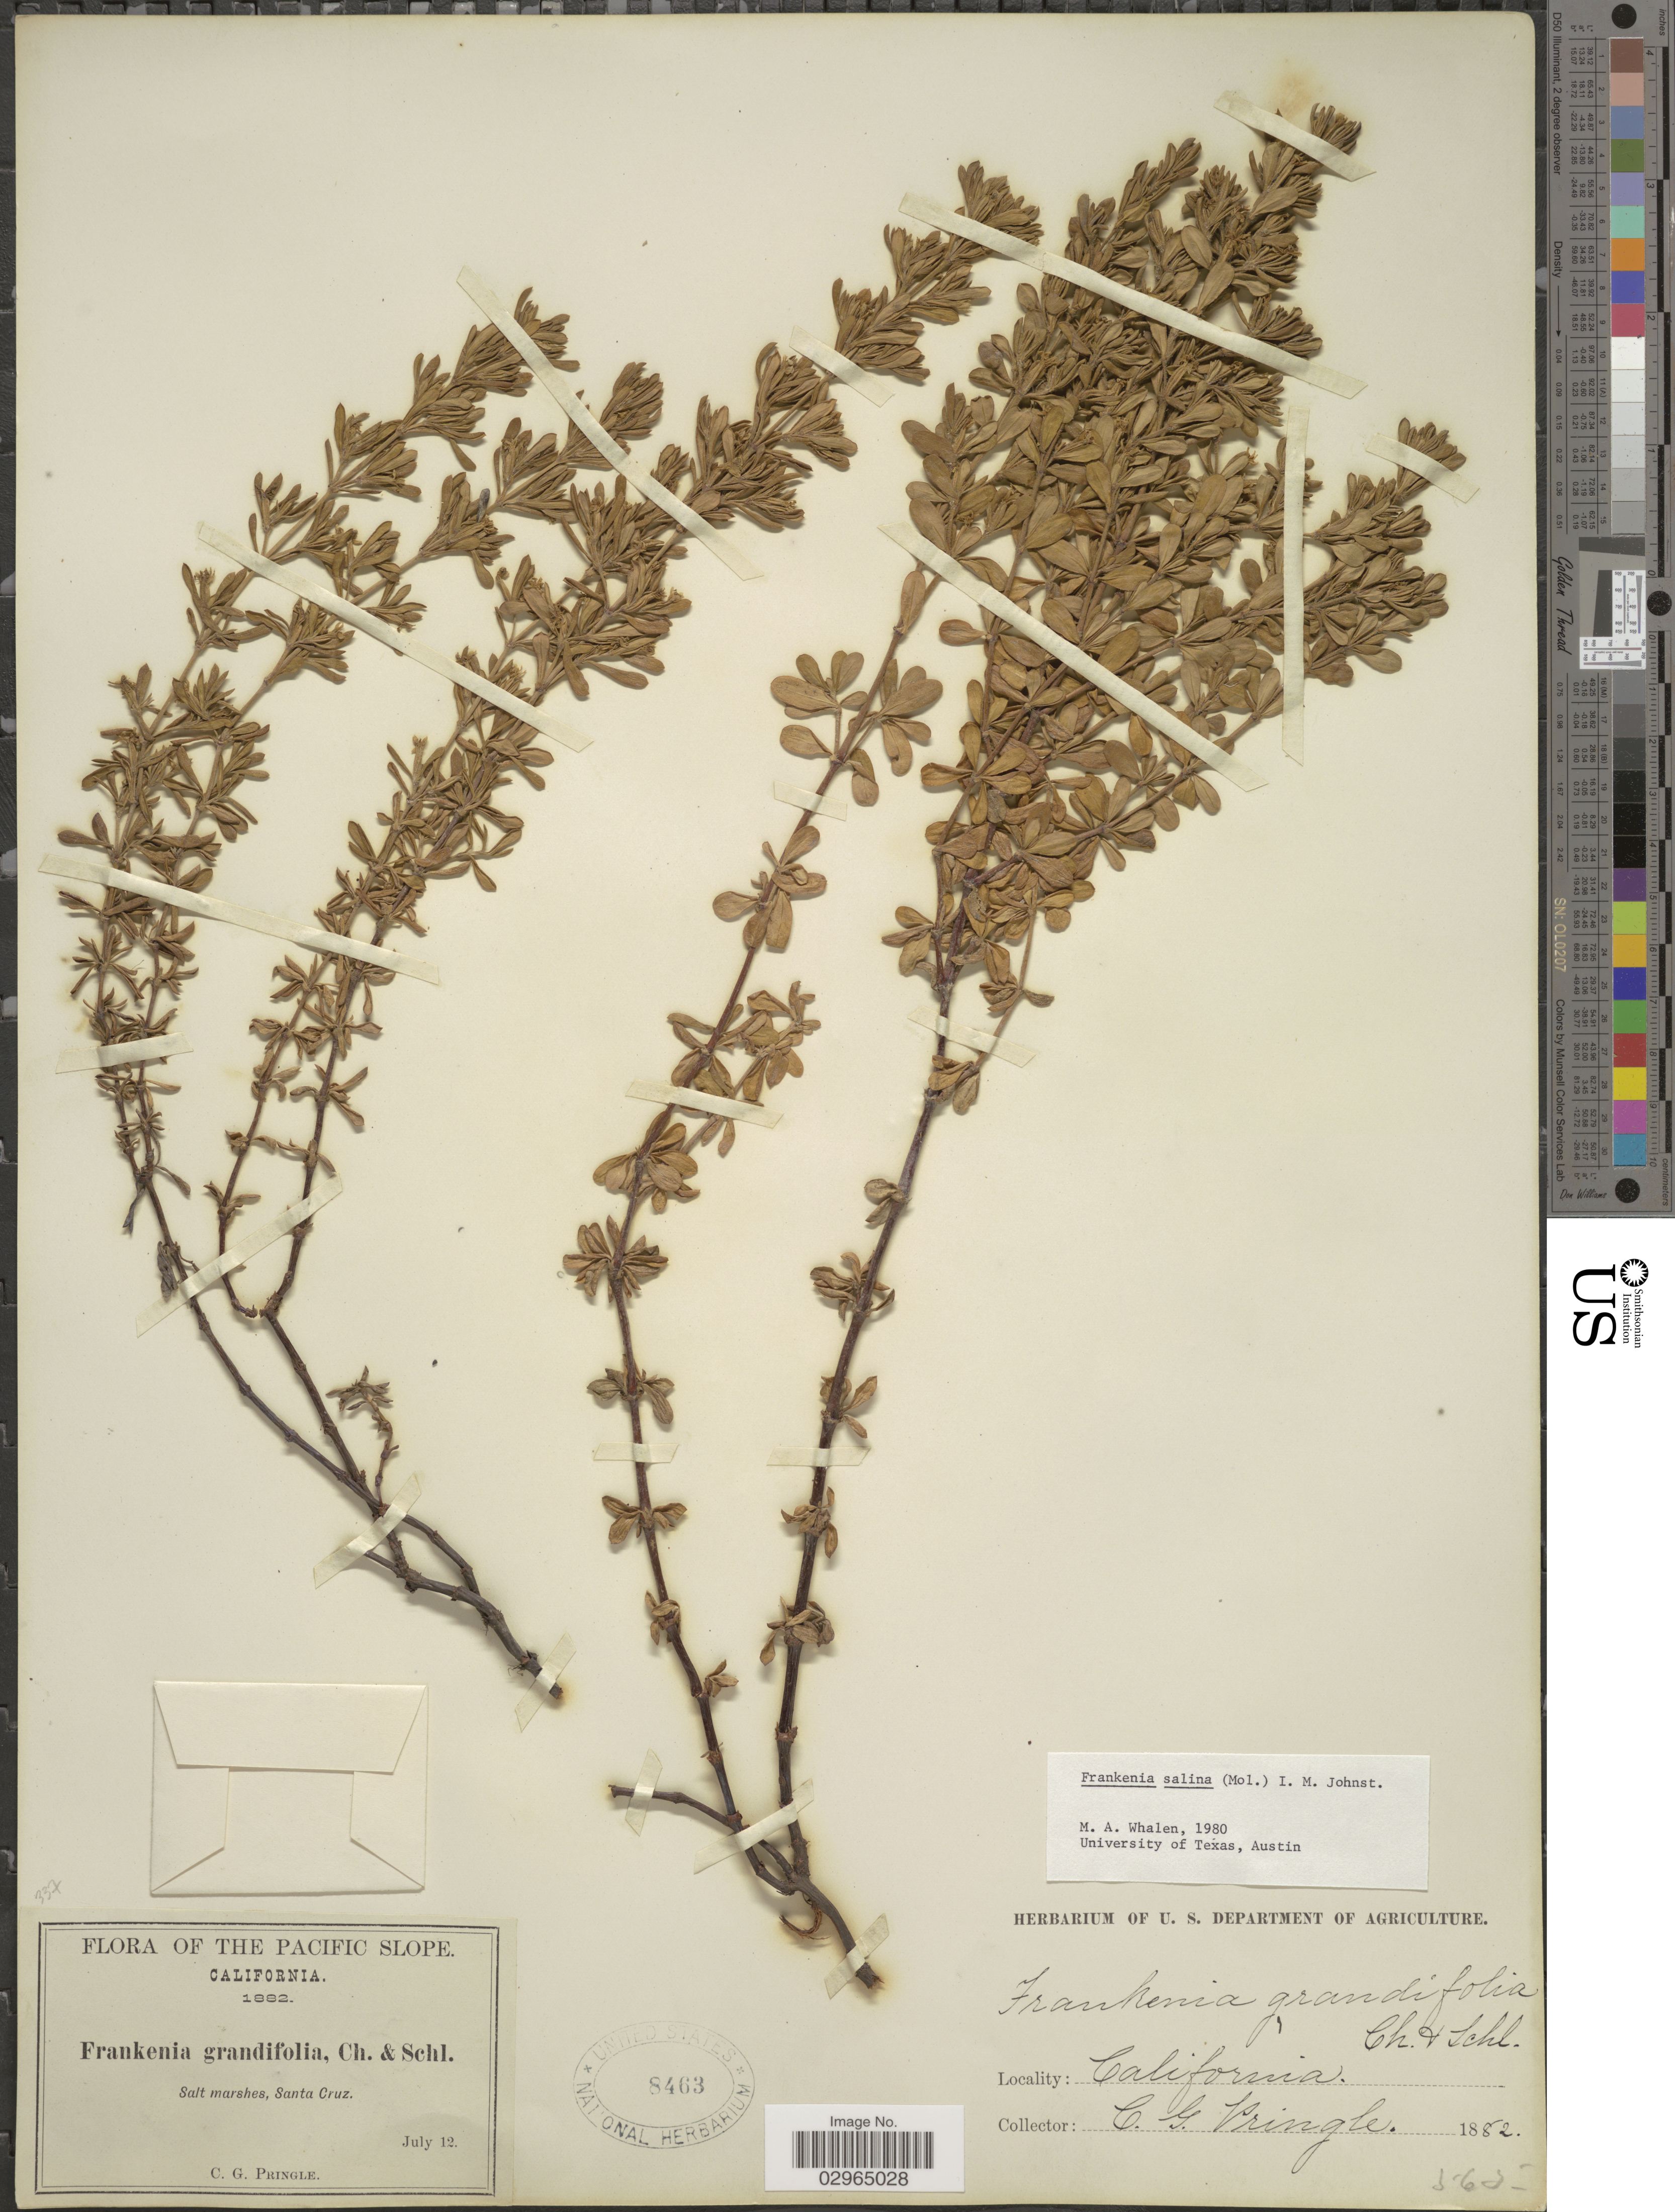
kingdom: Plantae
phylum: Tracheophyta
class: Magnoliopsida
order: Caryophyllales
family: Frankeniaceae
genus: Frankenia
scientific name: Frankenia salina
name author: (Molina) I.M. Johnst.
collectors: C. G. Pringle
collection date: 1882-07-12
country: United States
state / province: California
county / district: Santa Cruz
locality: Salt marshes, Santa Cruz.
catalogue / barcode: US 8463